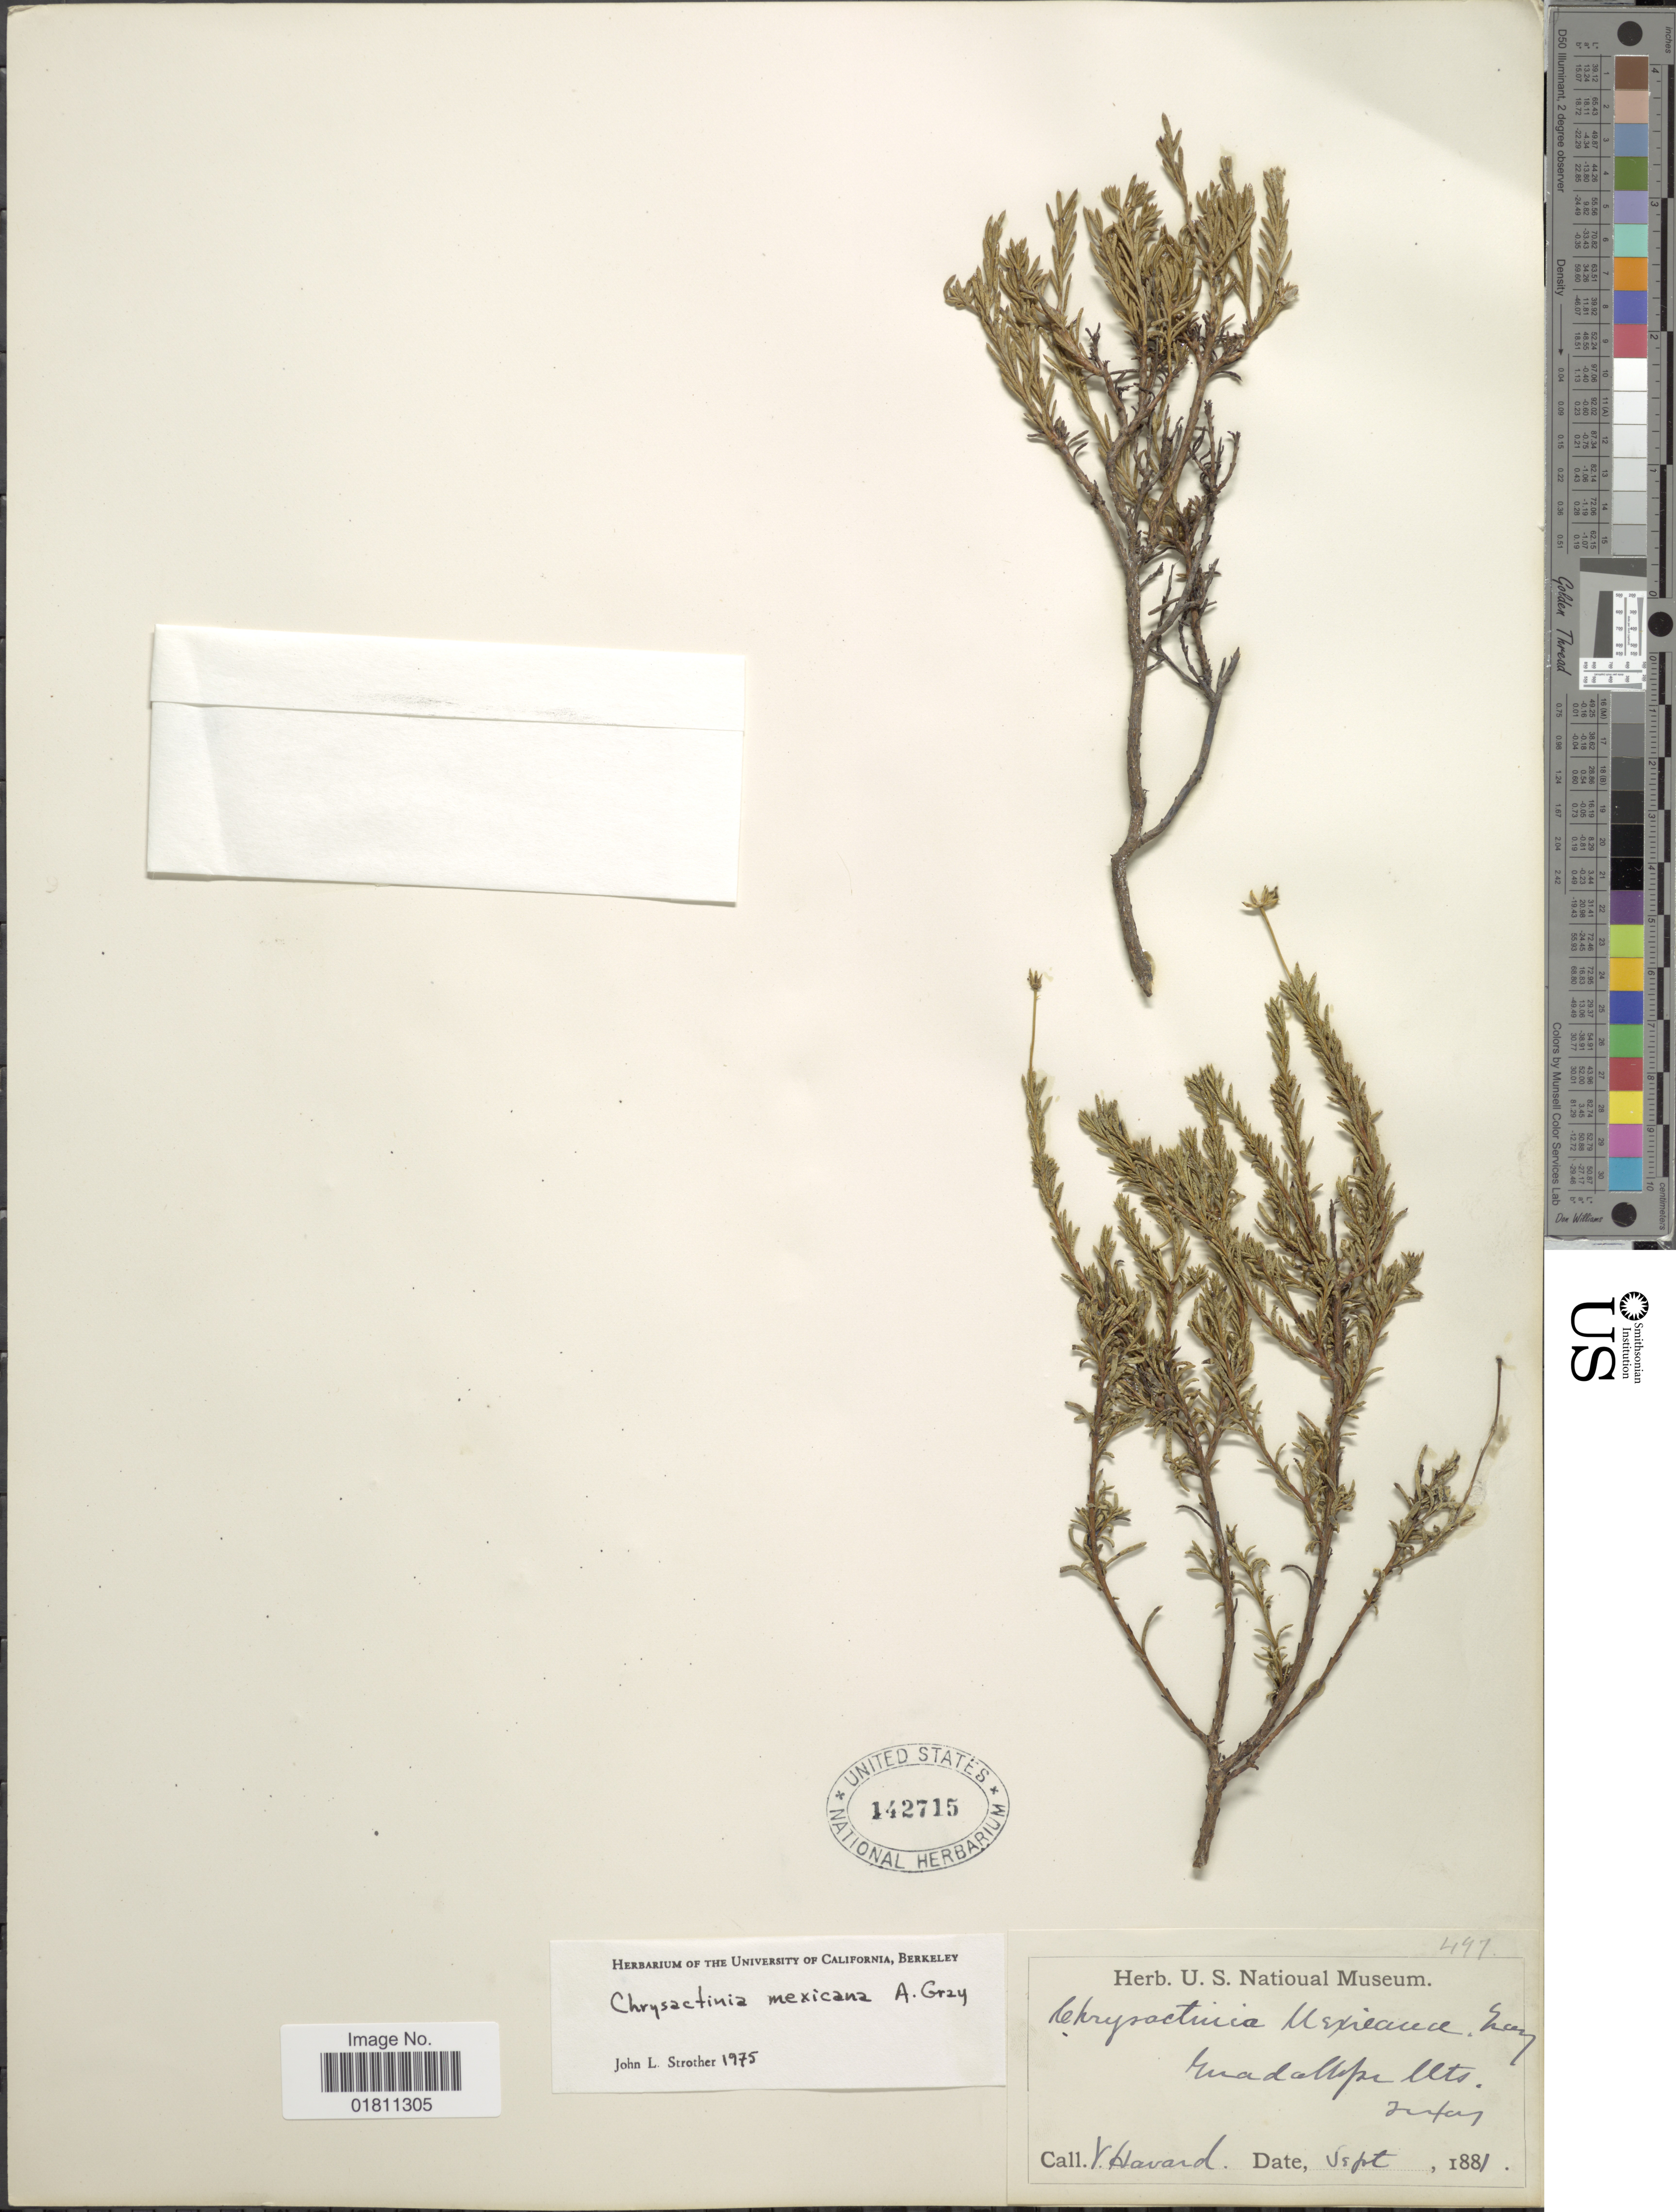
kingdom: Plantae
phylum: Tracheophyta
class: Magnoliopsida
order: Asterales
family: Asteraceae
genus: Chrysactinia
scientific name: Chrysactinia mexicana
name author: A. Gray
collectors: V. Havard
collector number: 497*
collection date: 1881-09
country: United States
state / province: Texas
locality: Guadalupe Mts.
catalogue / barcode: US 142715